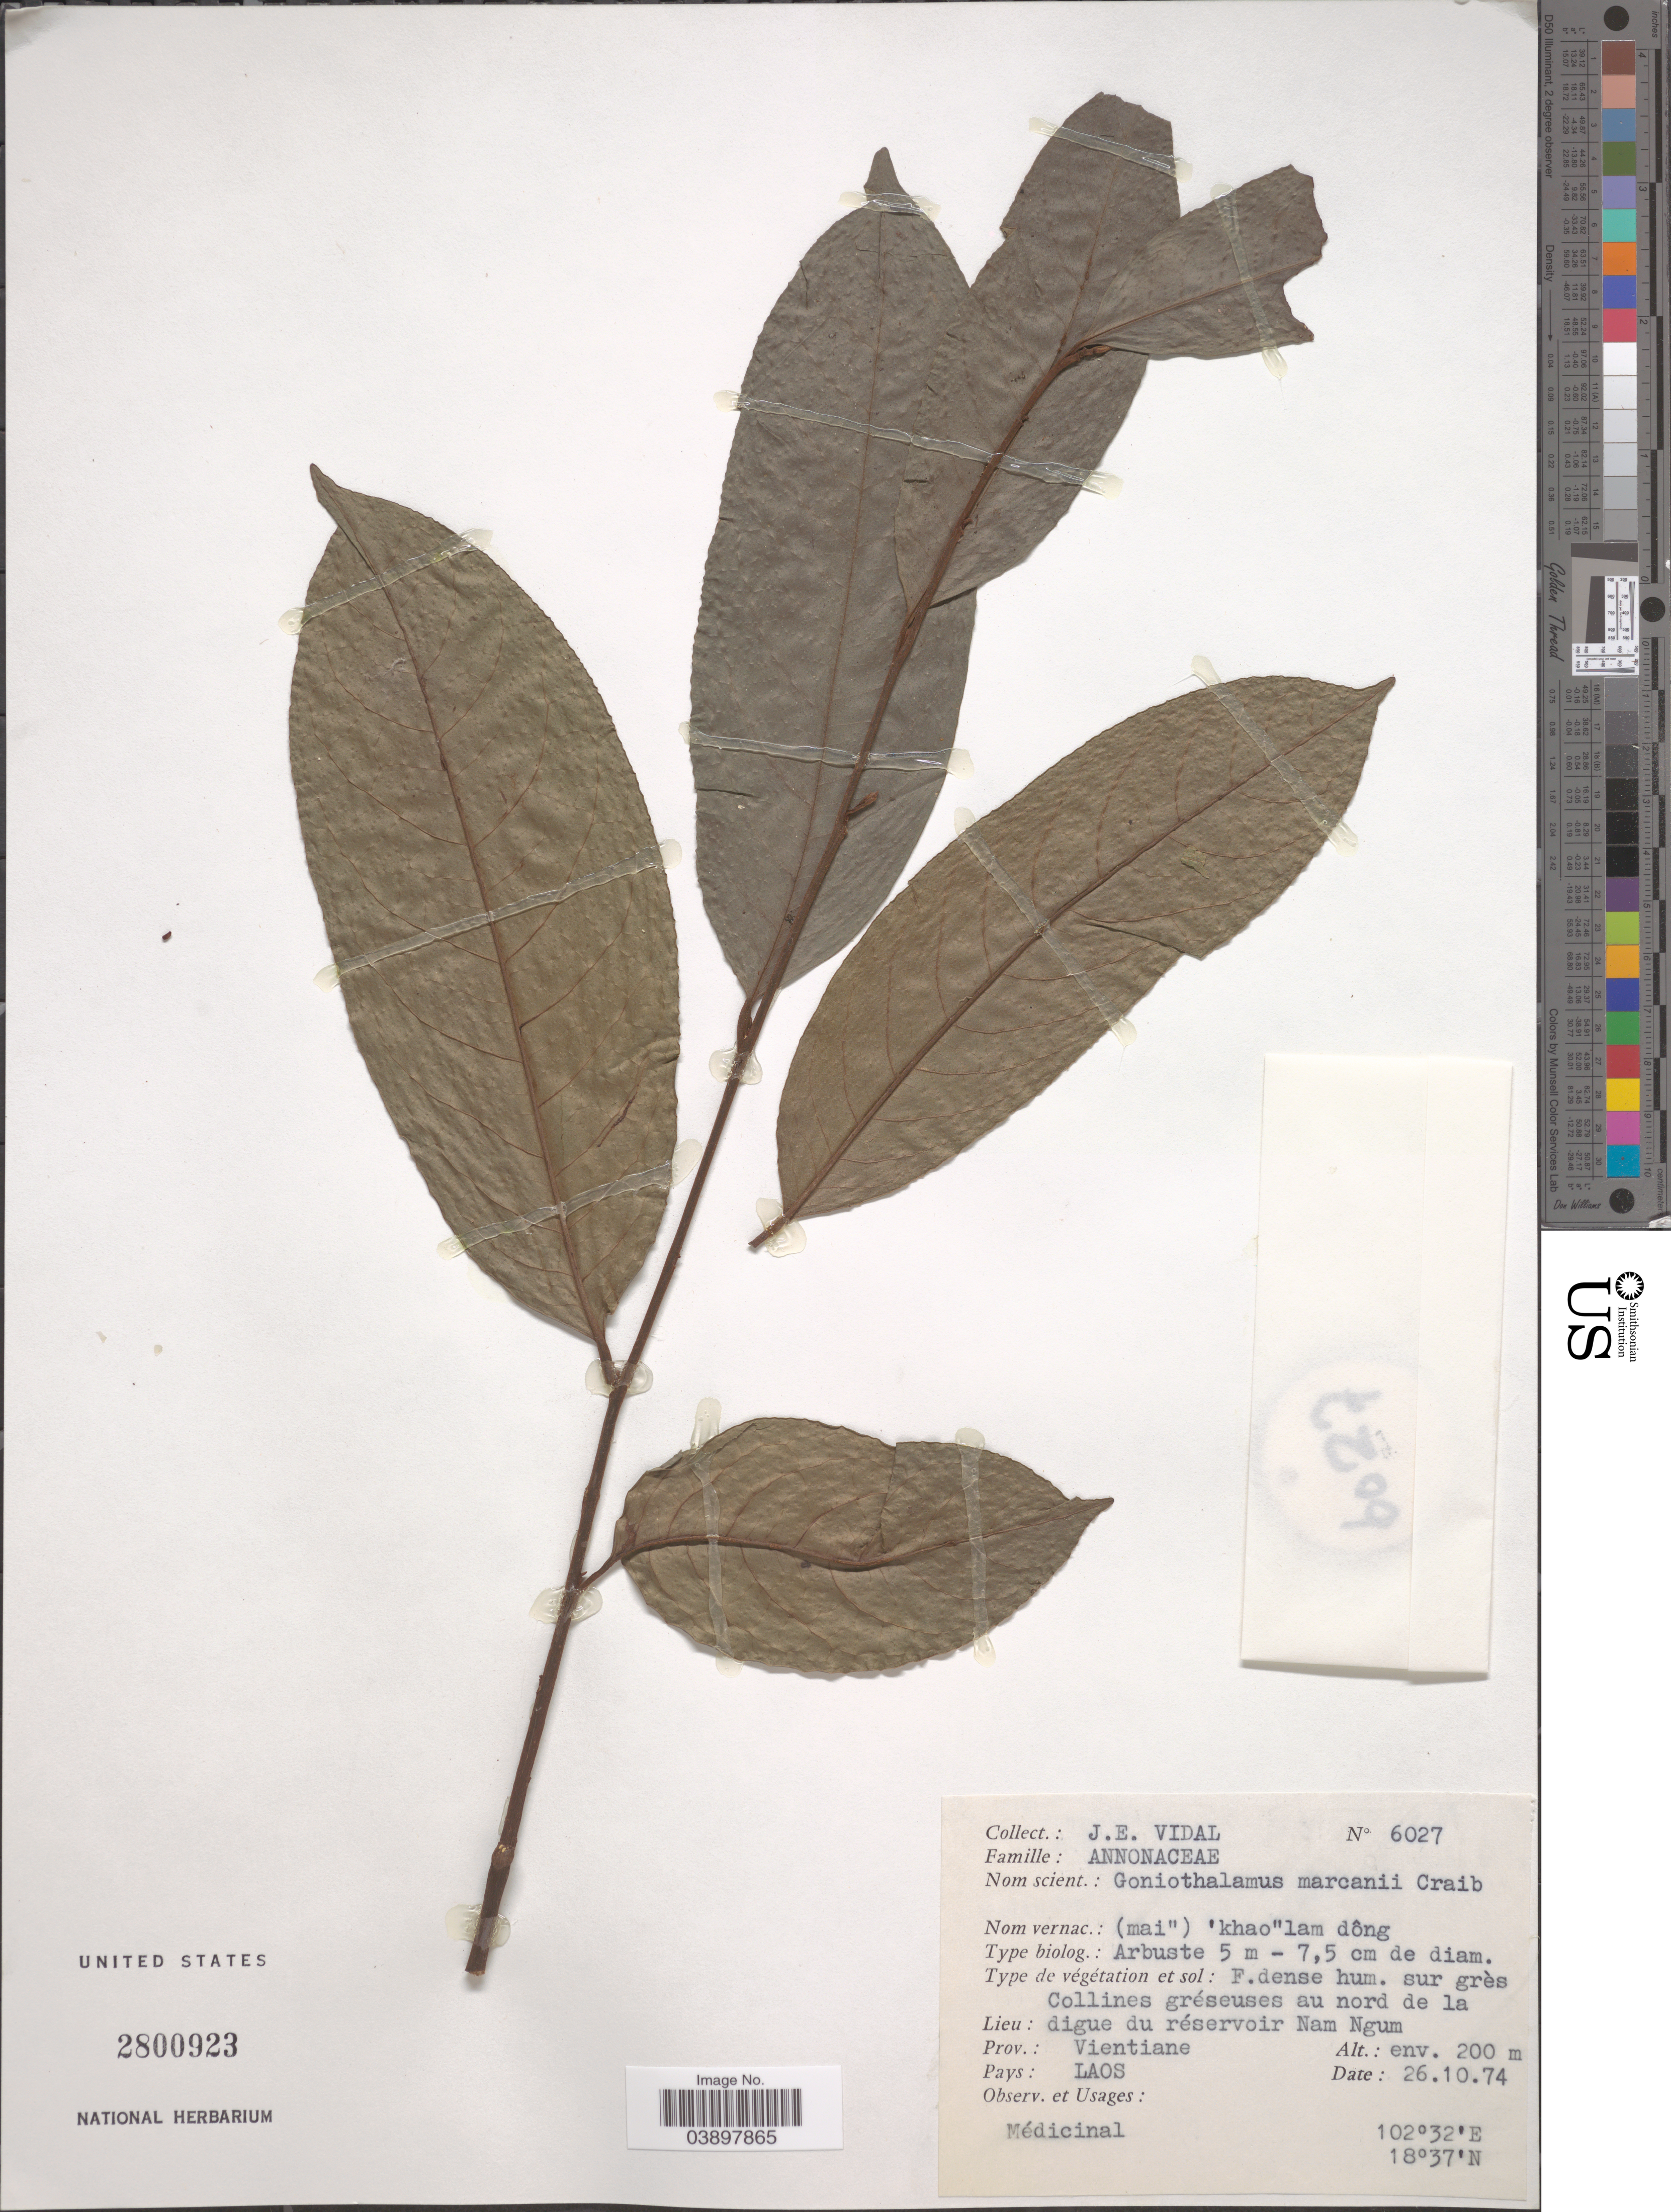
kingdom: Plantae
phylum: Tracheophyta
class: Magnoliopsida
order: Magnoliales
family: Annonaceae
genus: Goniothalamus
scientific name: Goniothalamus marcanii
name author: Craib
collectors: J. E. Vidal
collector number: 6027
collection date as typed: Transcribed d/m/y: 26/10/74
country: Laos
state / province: Viangchan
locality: Au nord de la digue du réservoir Nam Ngum. Prov.: Vientiane.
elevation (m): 200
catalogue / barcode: US 2800923